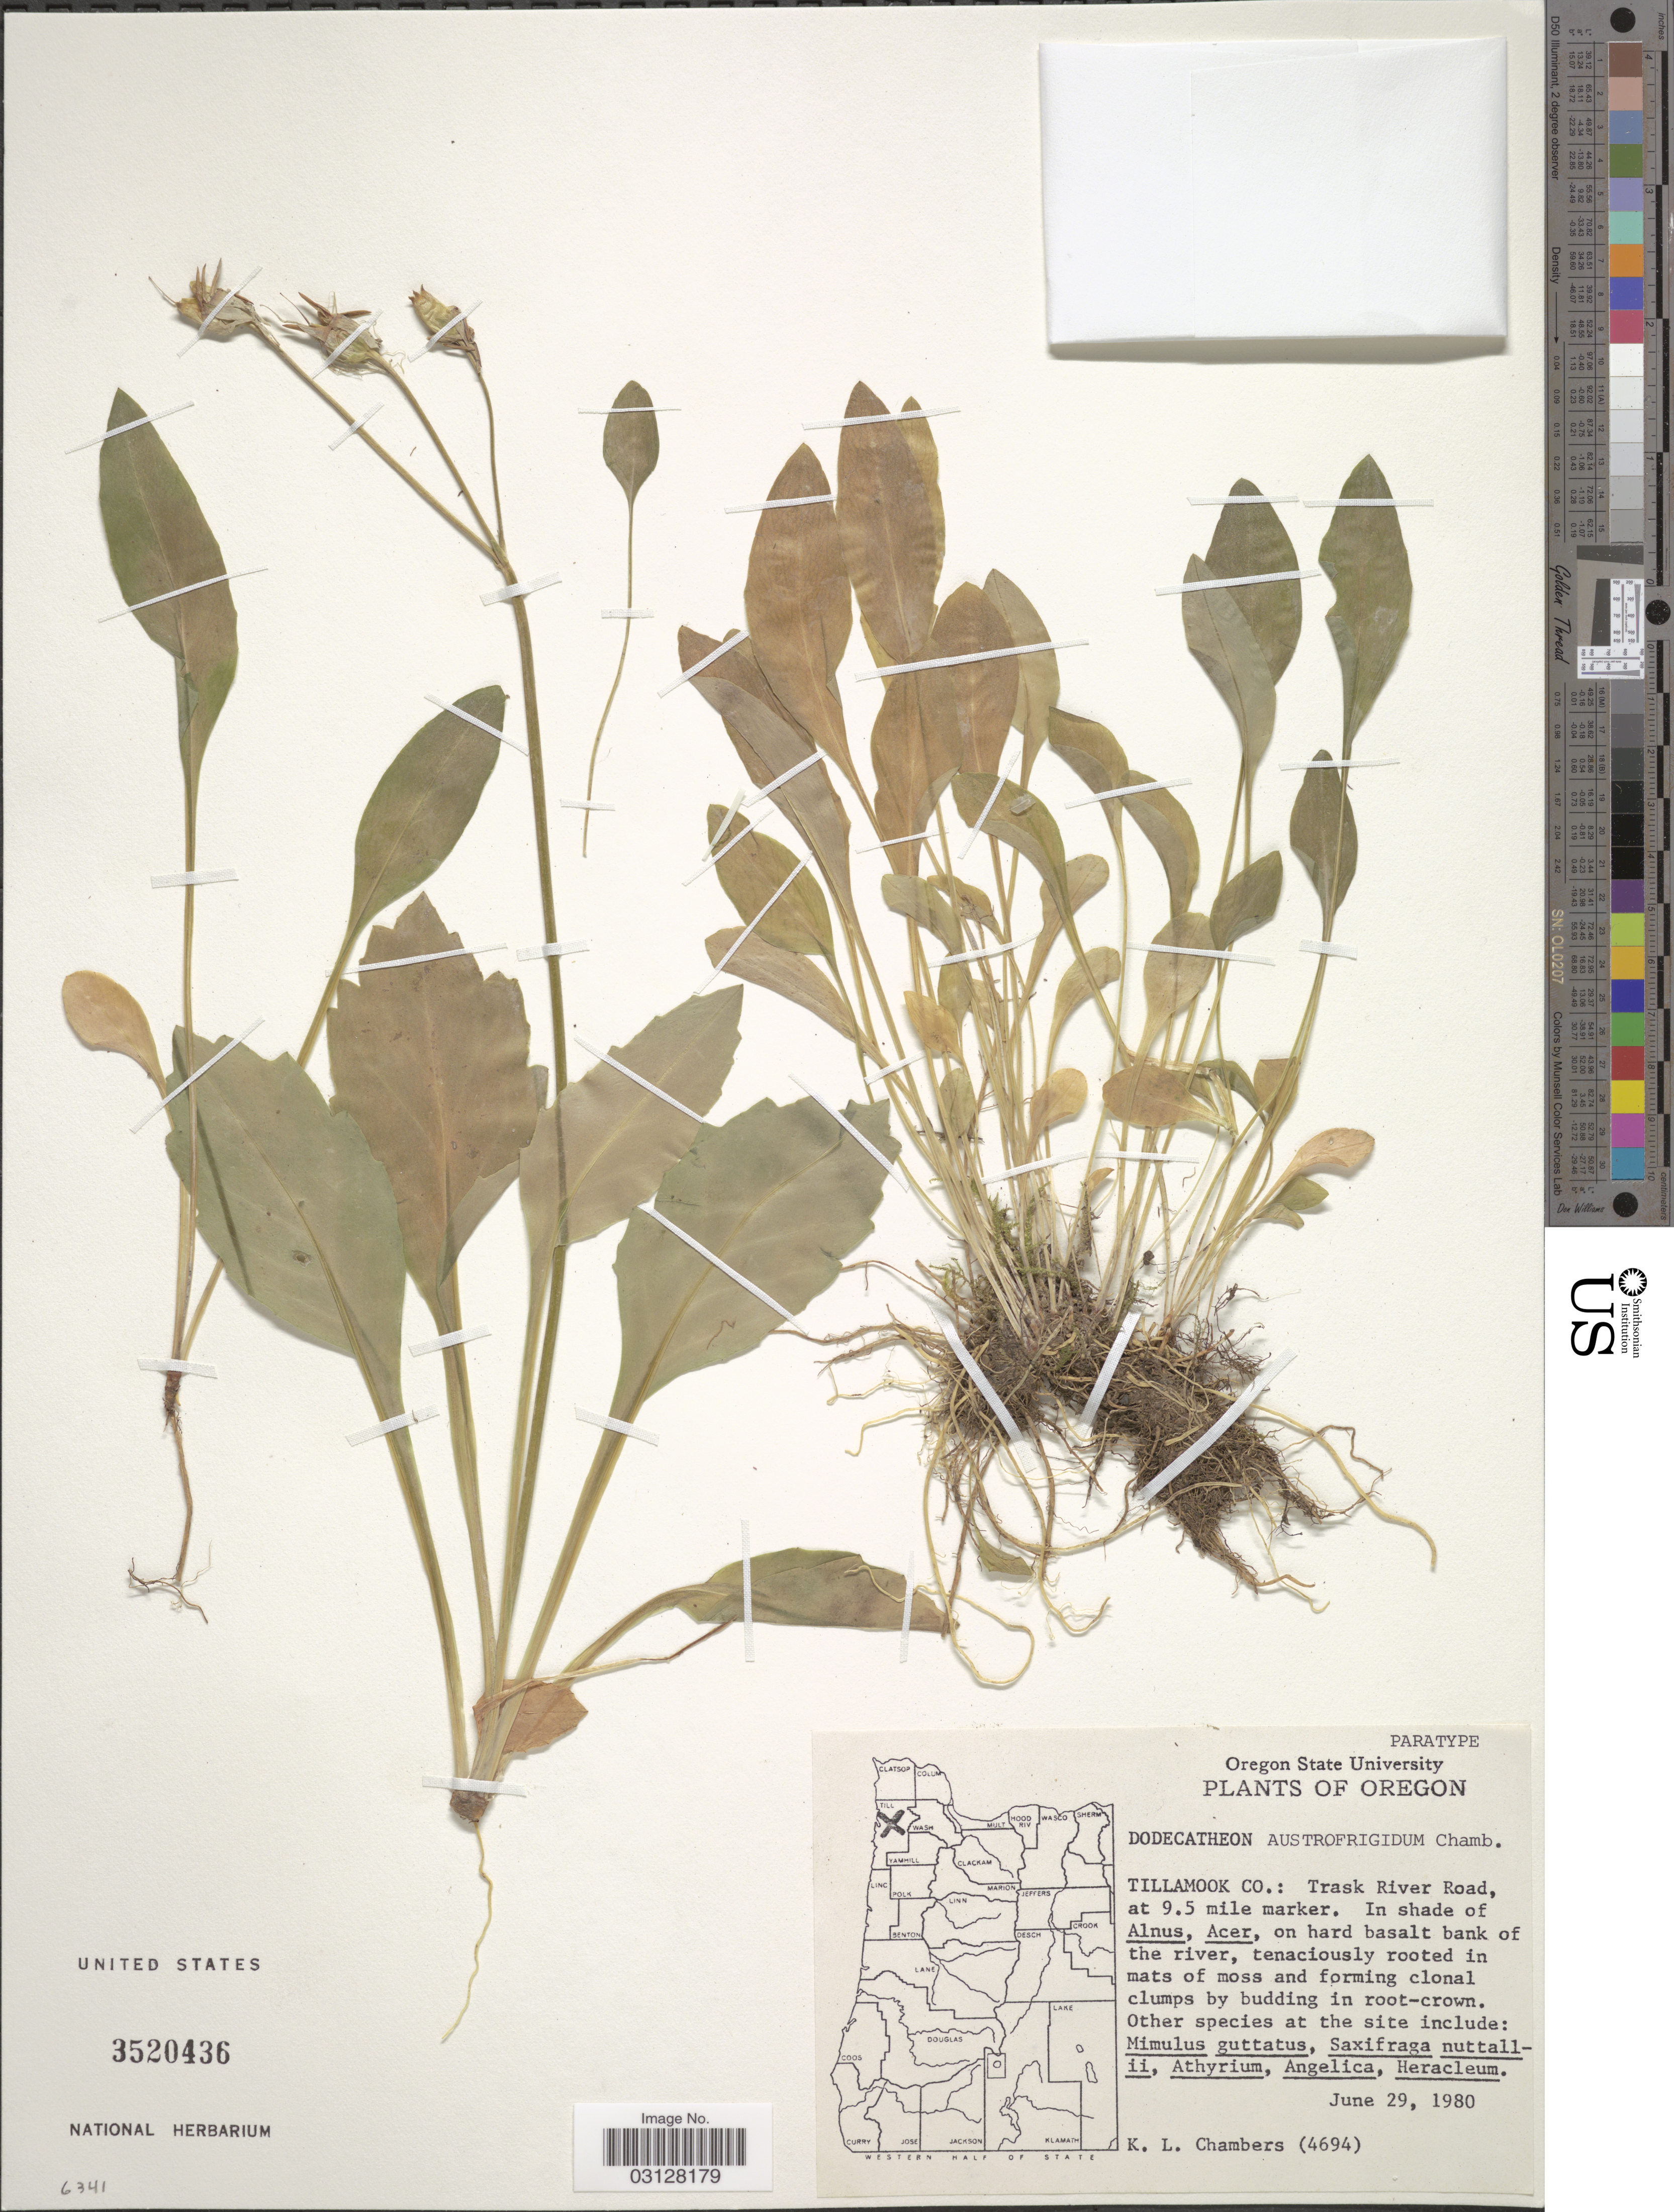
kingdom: Plantae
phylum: Tracheophyta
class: Magnoliopsida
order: Ericales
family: Primulaceae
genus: Dodecatheon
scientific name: Dodecatheon austrofrigidum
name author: K.L. Chambers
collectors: K. Chambers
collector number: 4694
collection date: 1980-06-29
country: United States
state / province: Oregon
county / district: Tillamook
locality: Tillamook Co.: Trask River Road, at 9.5 mile marker.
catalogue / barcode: US 3520436